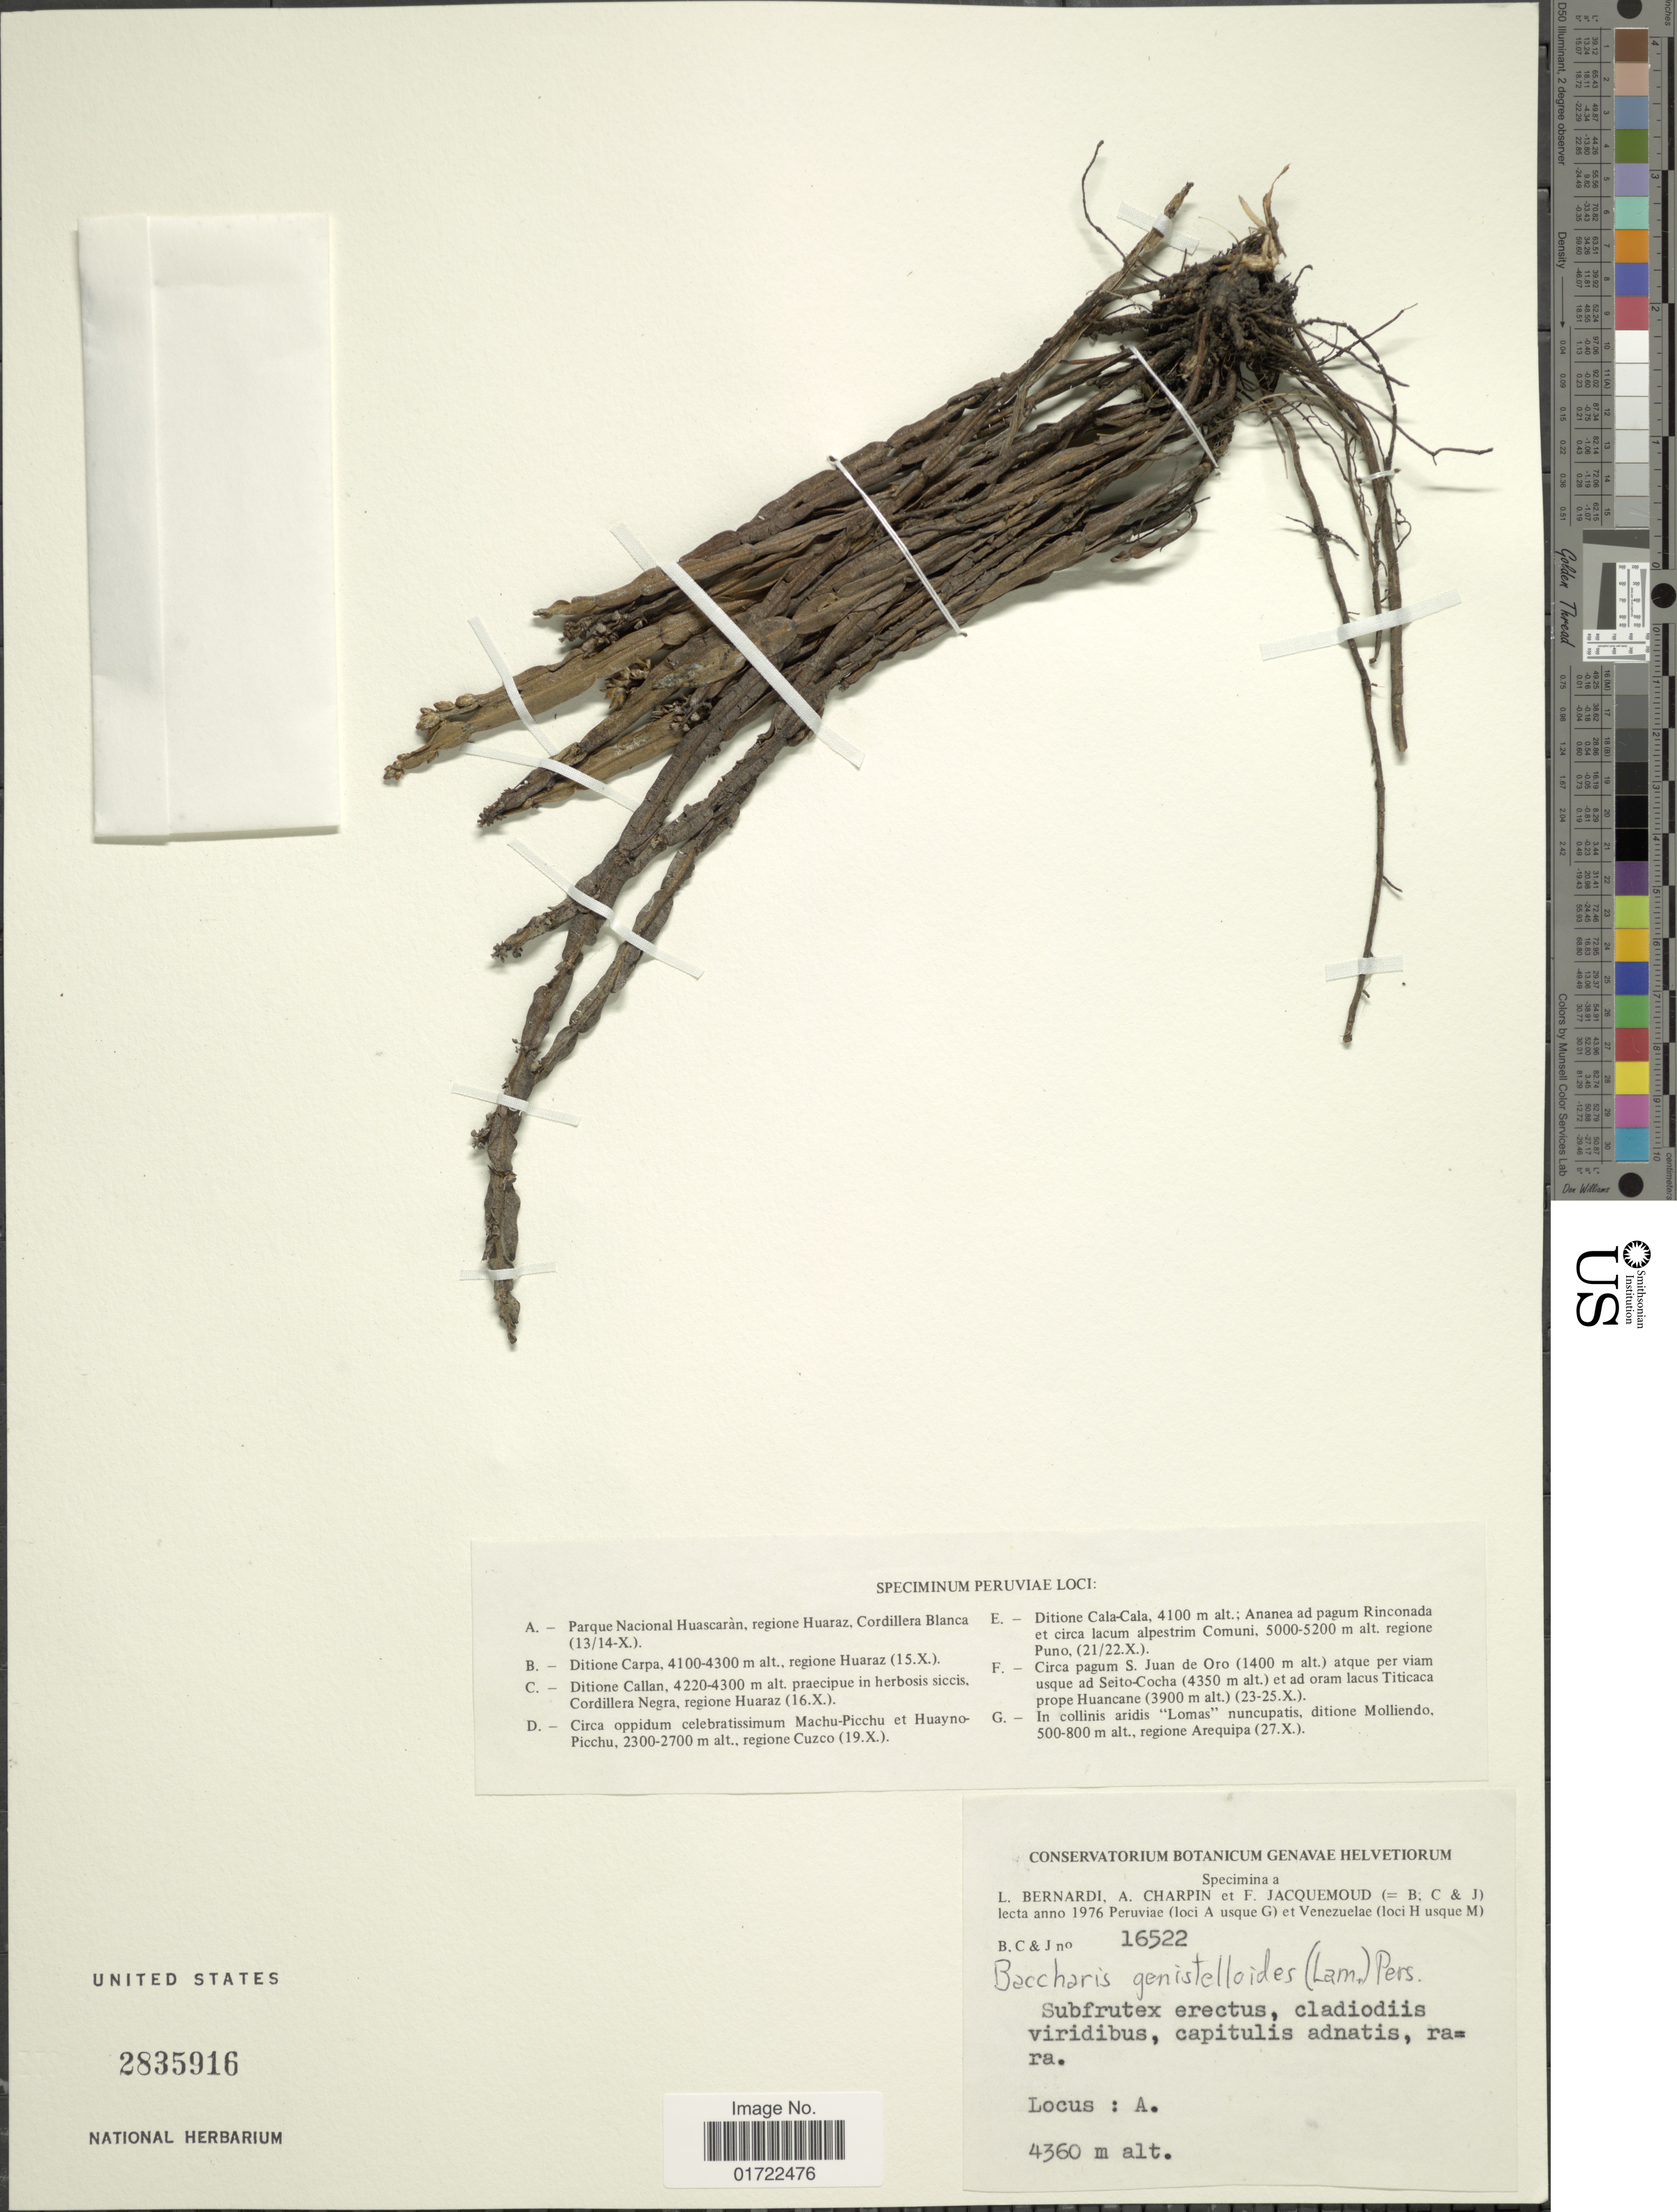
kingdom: Plantae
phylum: Tracheophyta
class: Magnoliopsida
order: Asterales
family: Asteraceae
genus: Baccharis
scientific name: Baccharis genistelloides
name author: (Lam.) Pers.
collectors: L. Bernardi, A. Charpin & F. Jacquemoud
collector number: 16522*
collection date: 1976-10-13/1976-10-14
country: Peru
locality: Peruviae (loci A usque G) et Venezuelae (loci H usque M), Locus: A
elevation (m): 4360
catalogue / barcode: US 2835916